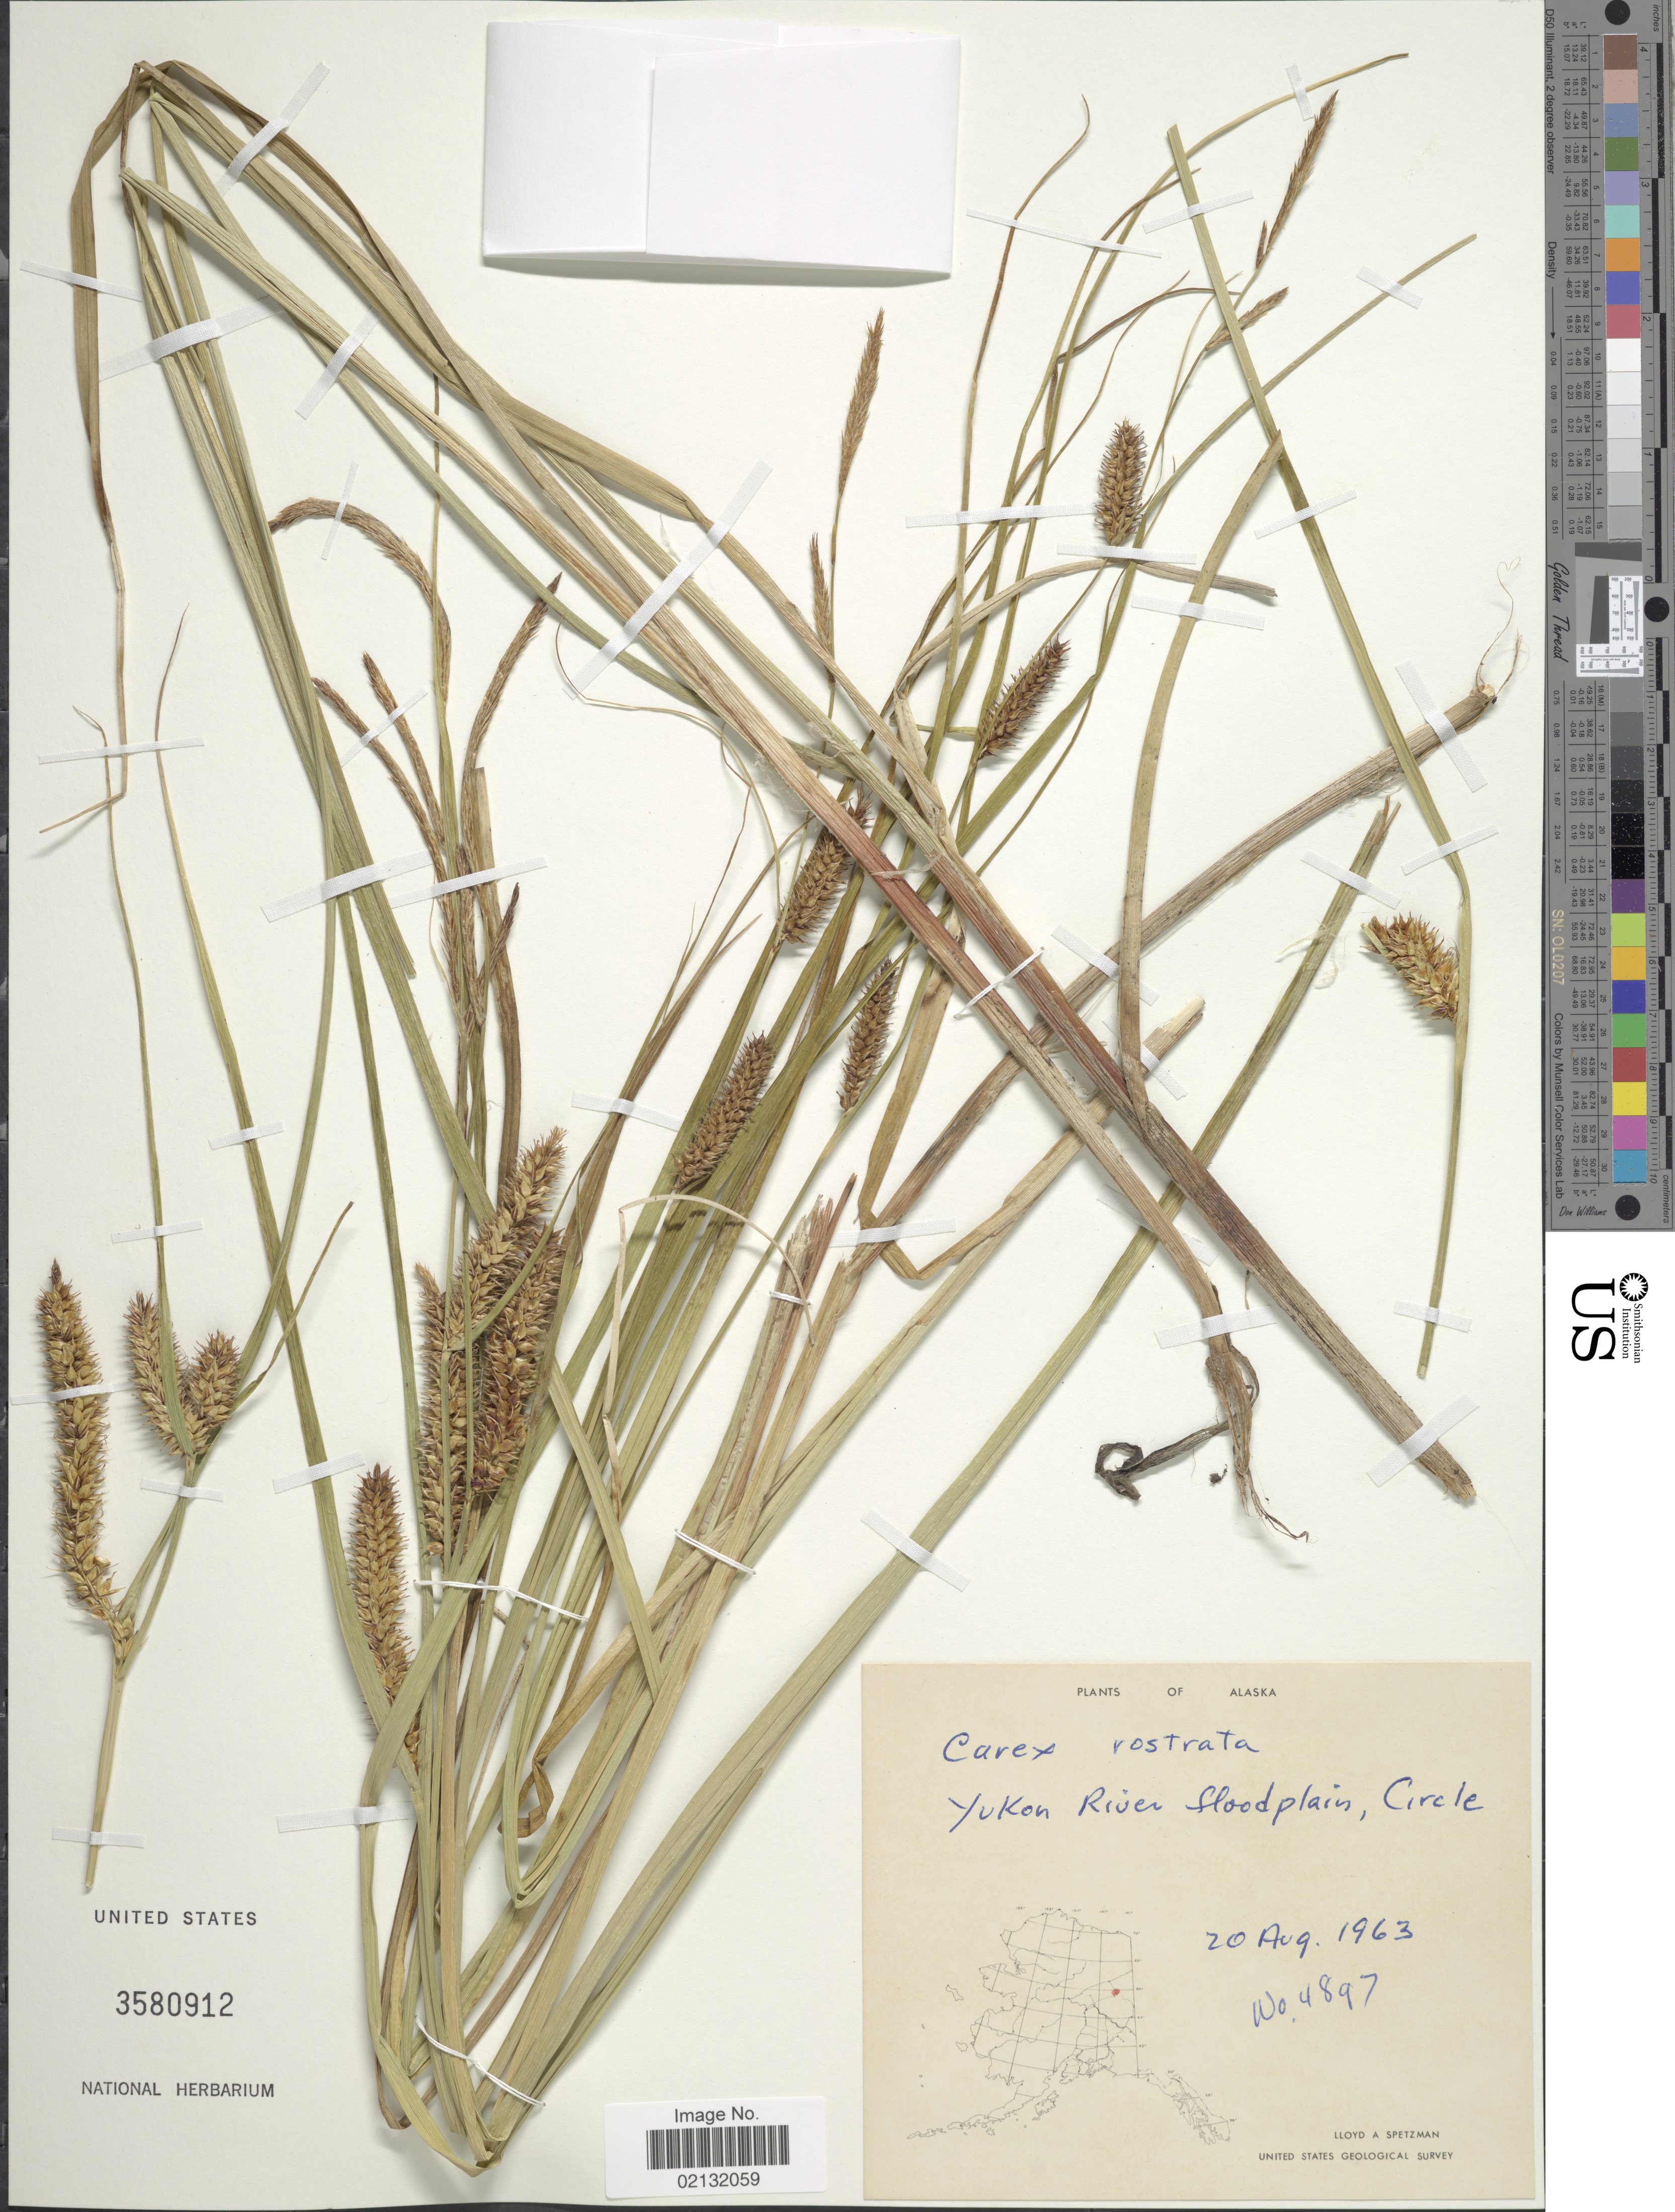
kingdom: Plantae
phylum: Tracheophyta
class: Liliopsida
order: Poales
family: Cyperaceae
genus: Carex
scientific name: Carex rostrata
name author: Stokes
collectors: L. Spetzman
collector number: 4897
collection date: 1963-08-20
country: United States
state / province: Alaska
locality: Yukon River floodplain, Circle.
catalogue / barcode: US 3580912